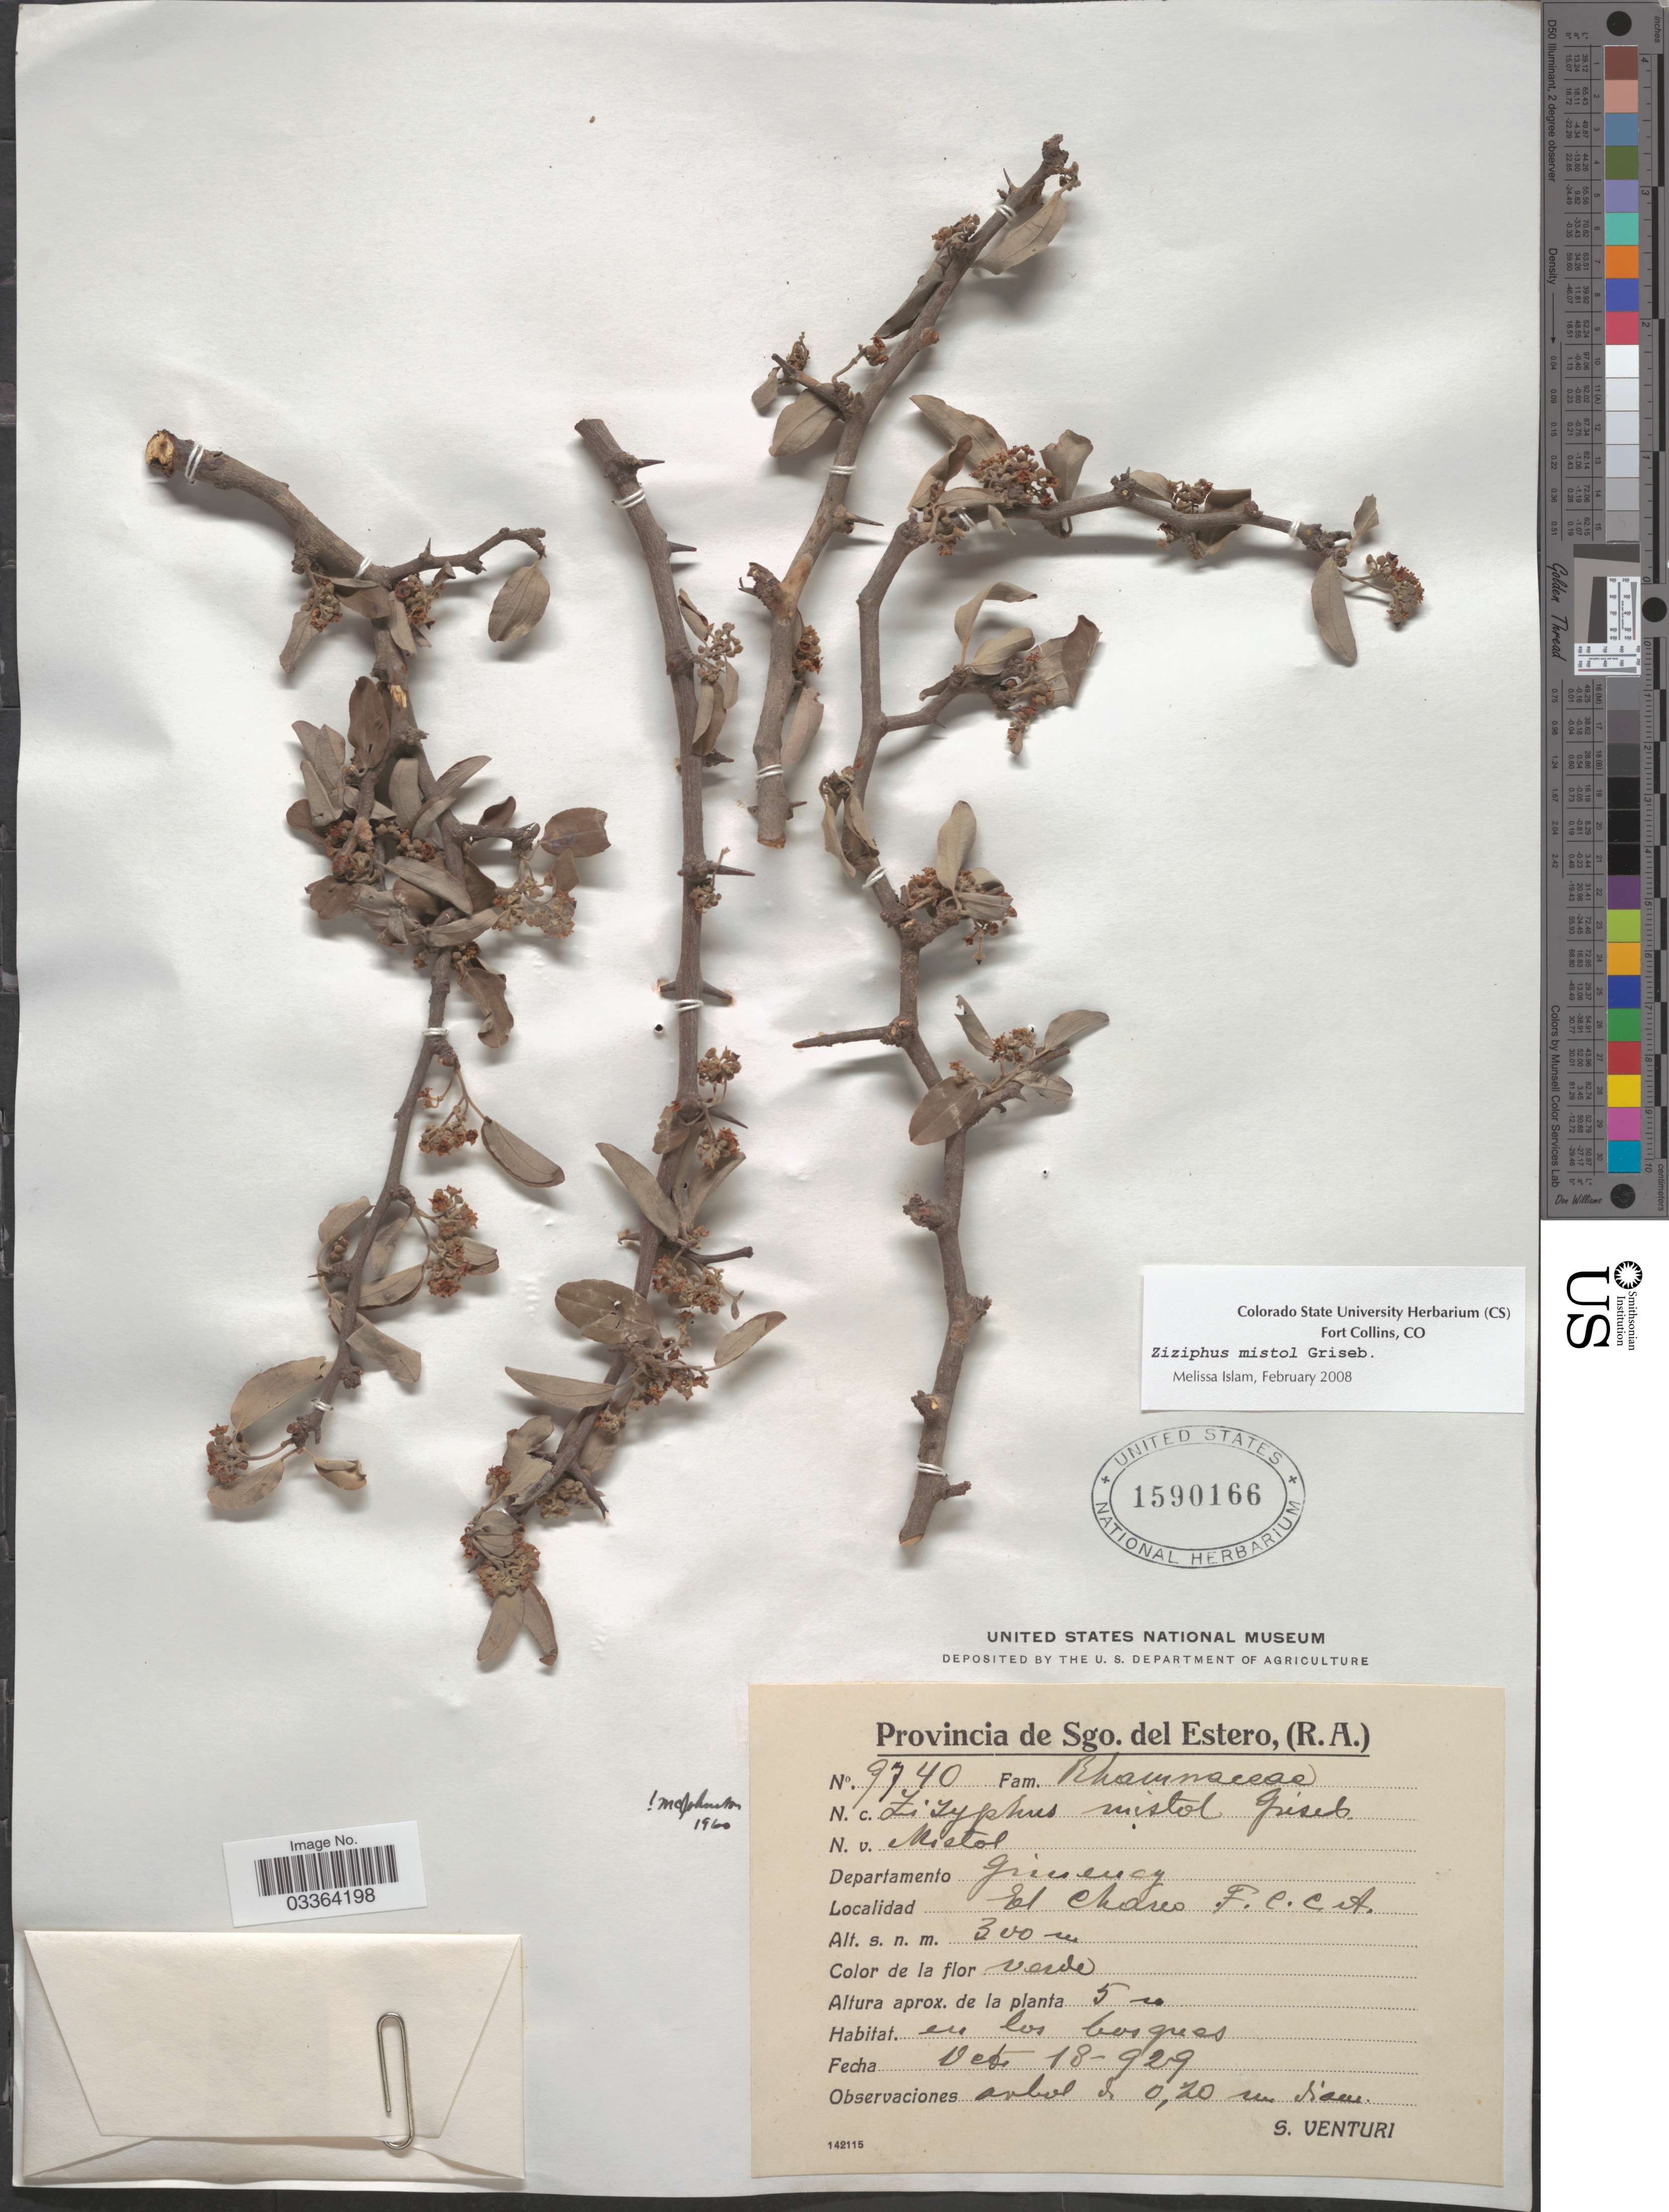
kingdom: Plantae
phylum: Tracheophyta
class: Magnoliopsida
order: Rosales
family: Rhamnaceae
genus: Sarcomphalus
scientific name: Sarcomphalus mistol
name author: (Griseb.) Hauenschild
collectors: S. Venturi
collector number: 9740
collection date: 1929-10-18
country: Argentina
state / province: Santiago del Estero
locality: Departamento Jimenez, El Charco, F. C.C.A.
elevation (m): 300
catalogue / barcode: US 1590166